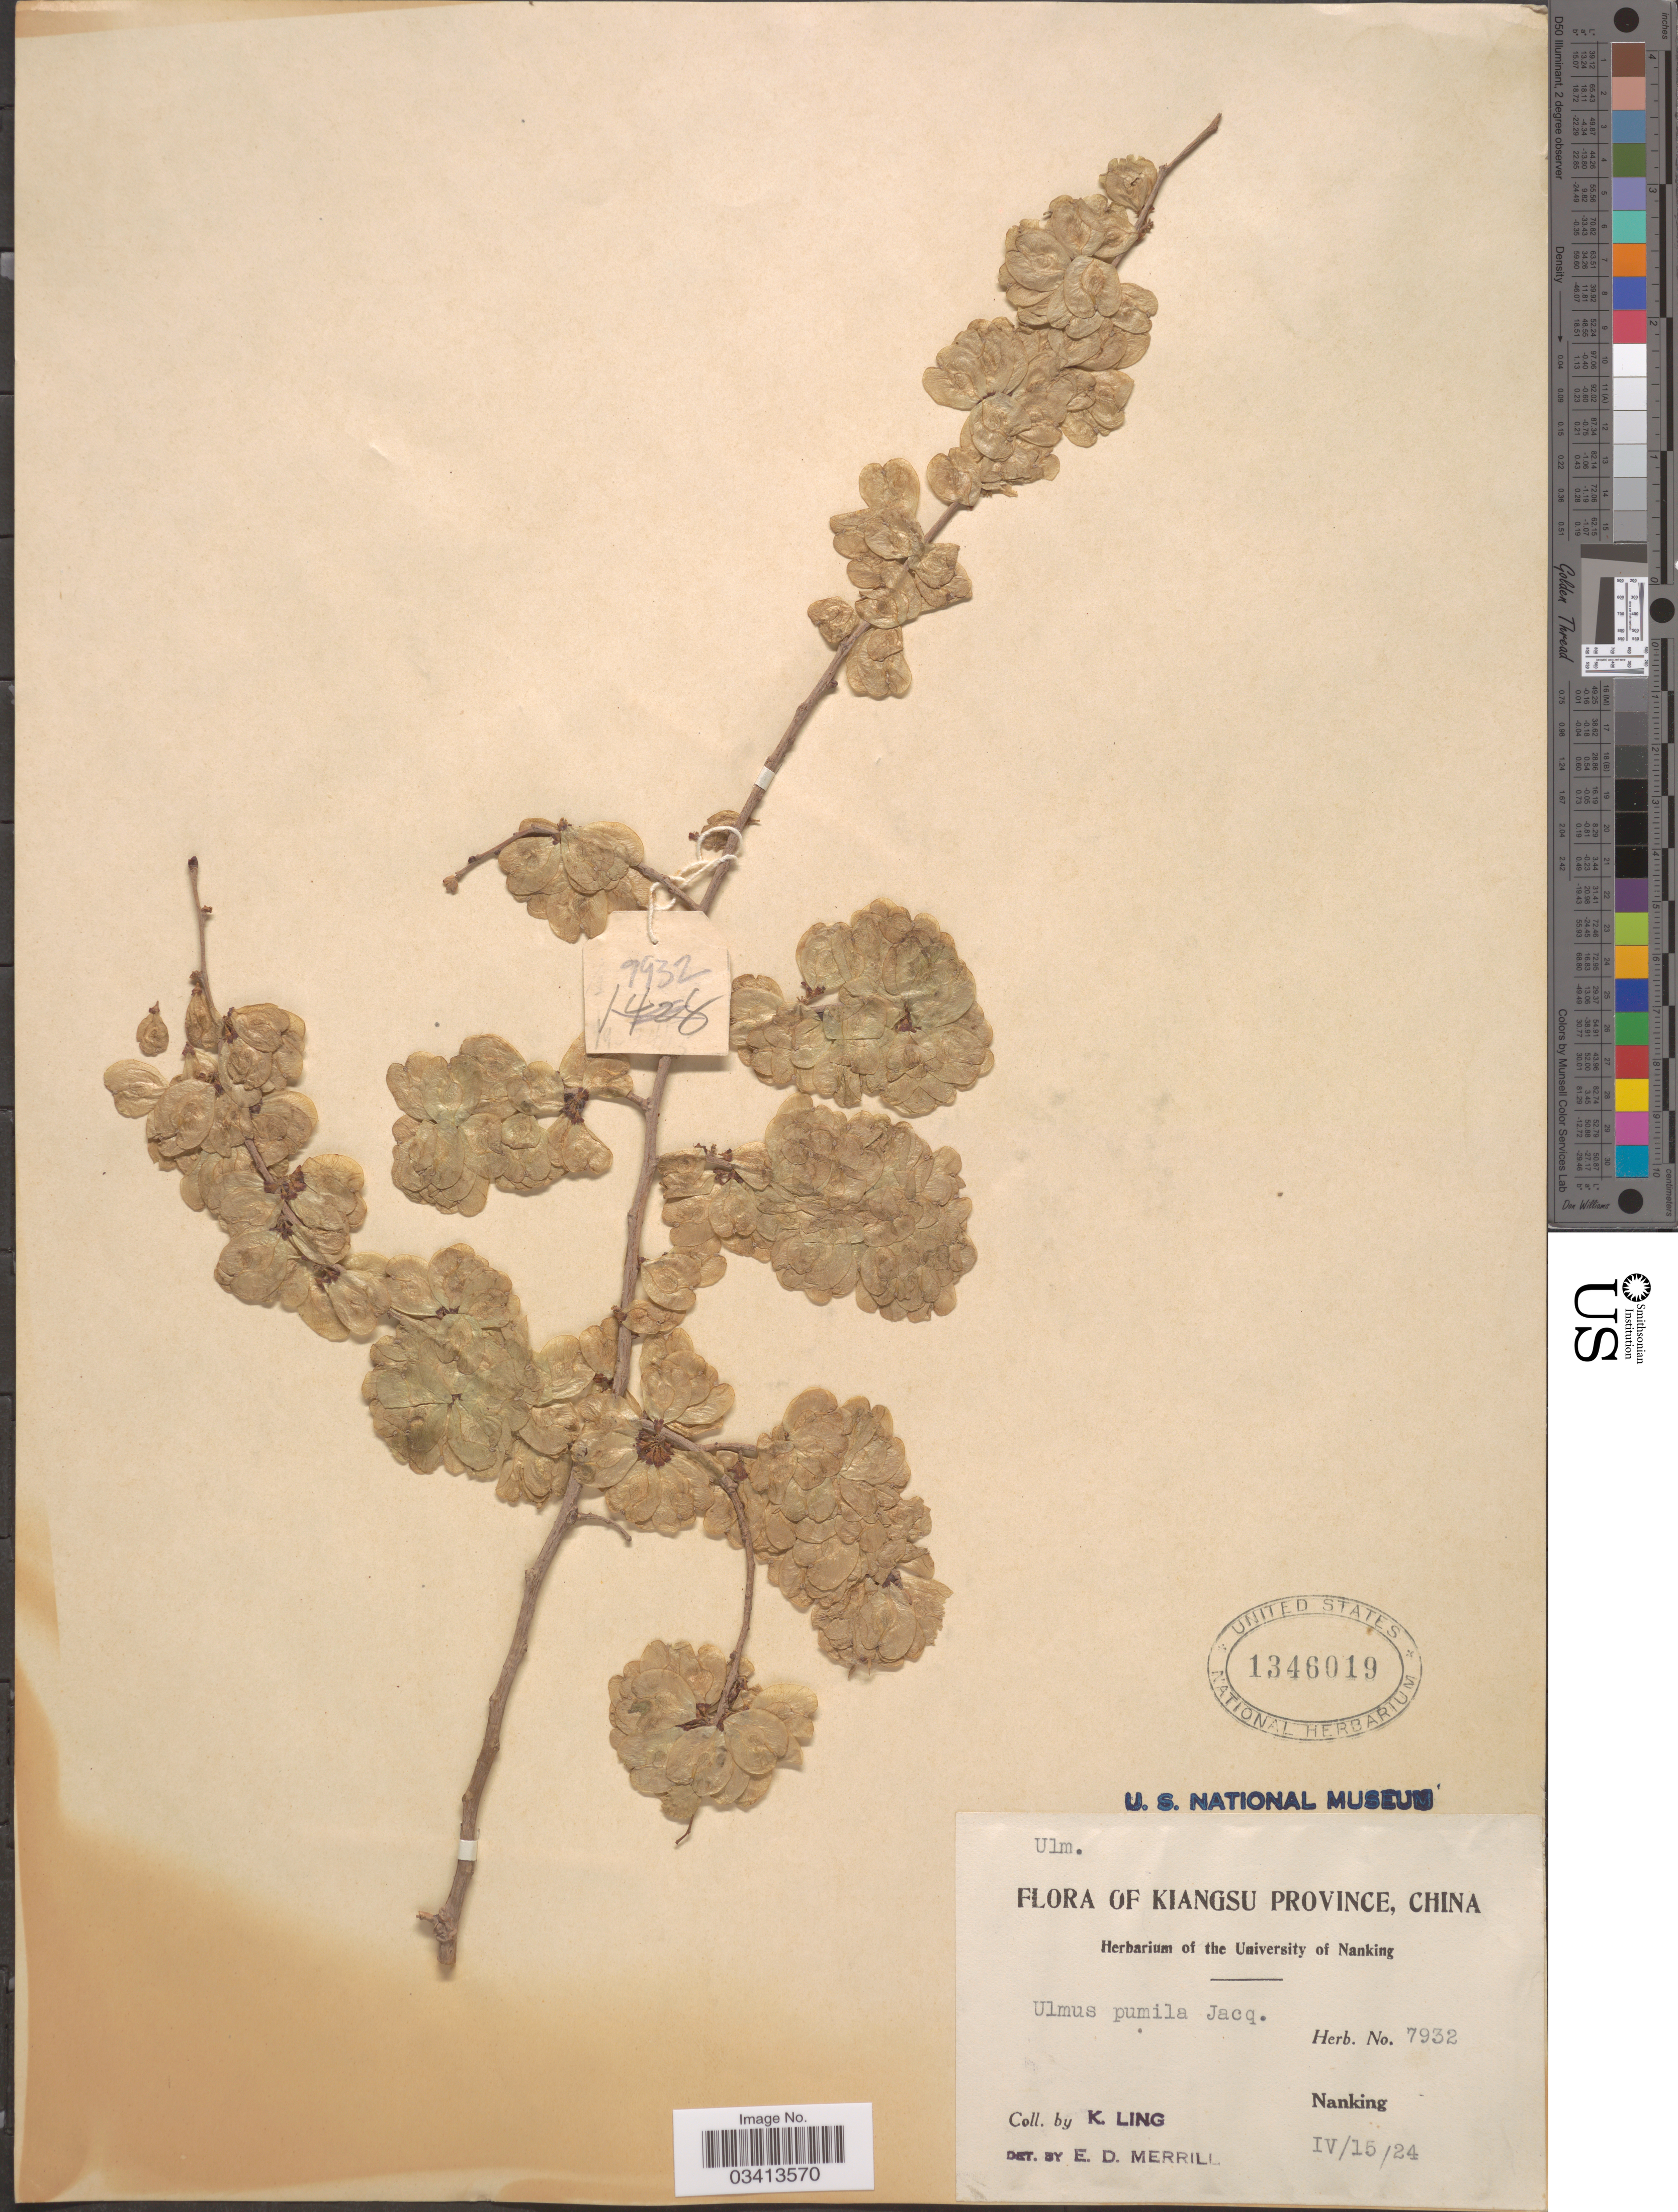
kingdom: Plantae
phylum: Tracheophyta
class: Magnoliopsida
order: Rosales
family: Ulmaceae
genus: Ulmus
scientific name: Ulmus pumila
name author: L.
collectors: K. Ling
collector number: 7932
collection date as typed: Transcribed d/m/y: 15/4/24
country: China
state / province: Jiangsu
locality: Kiangsu Province. Nanking.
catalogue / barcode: US 1346019